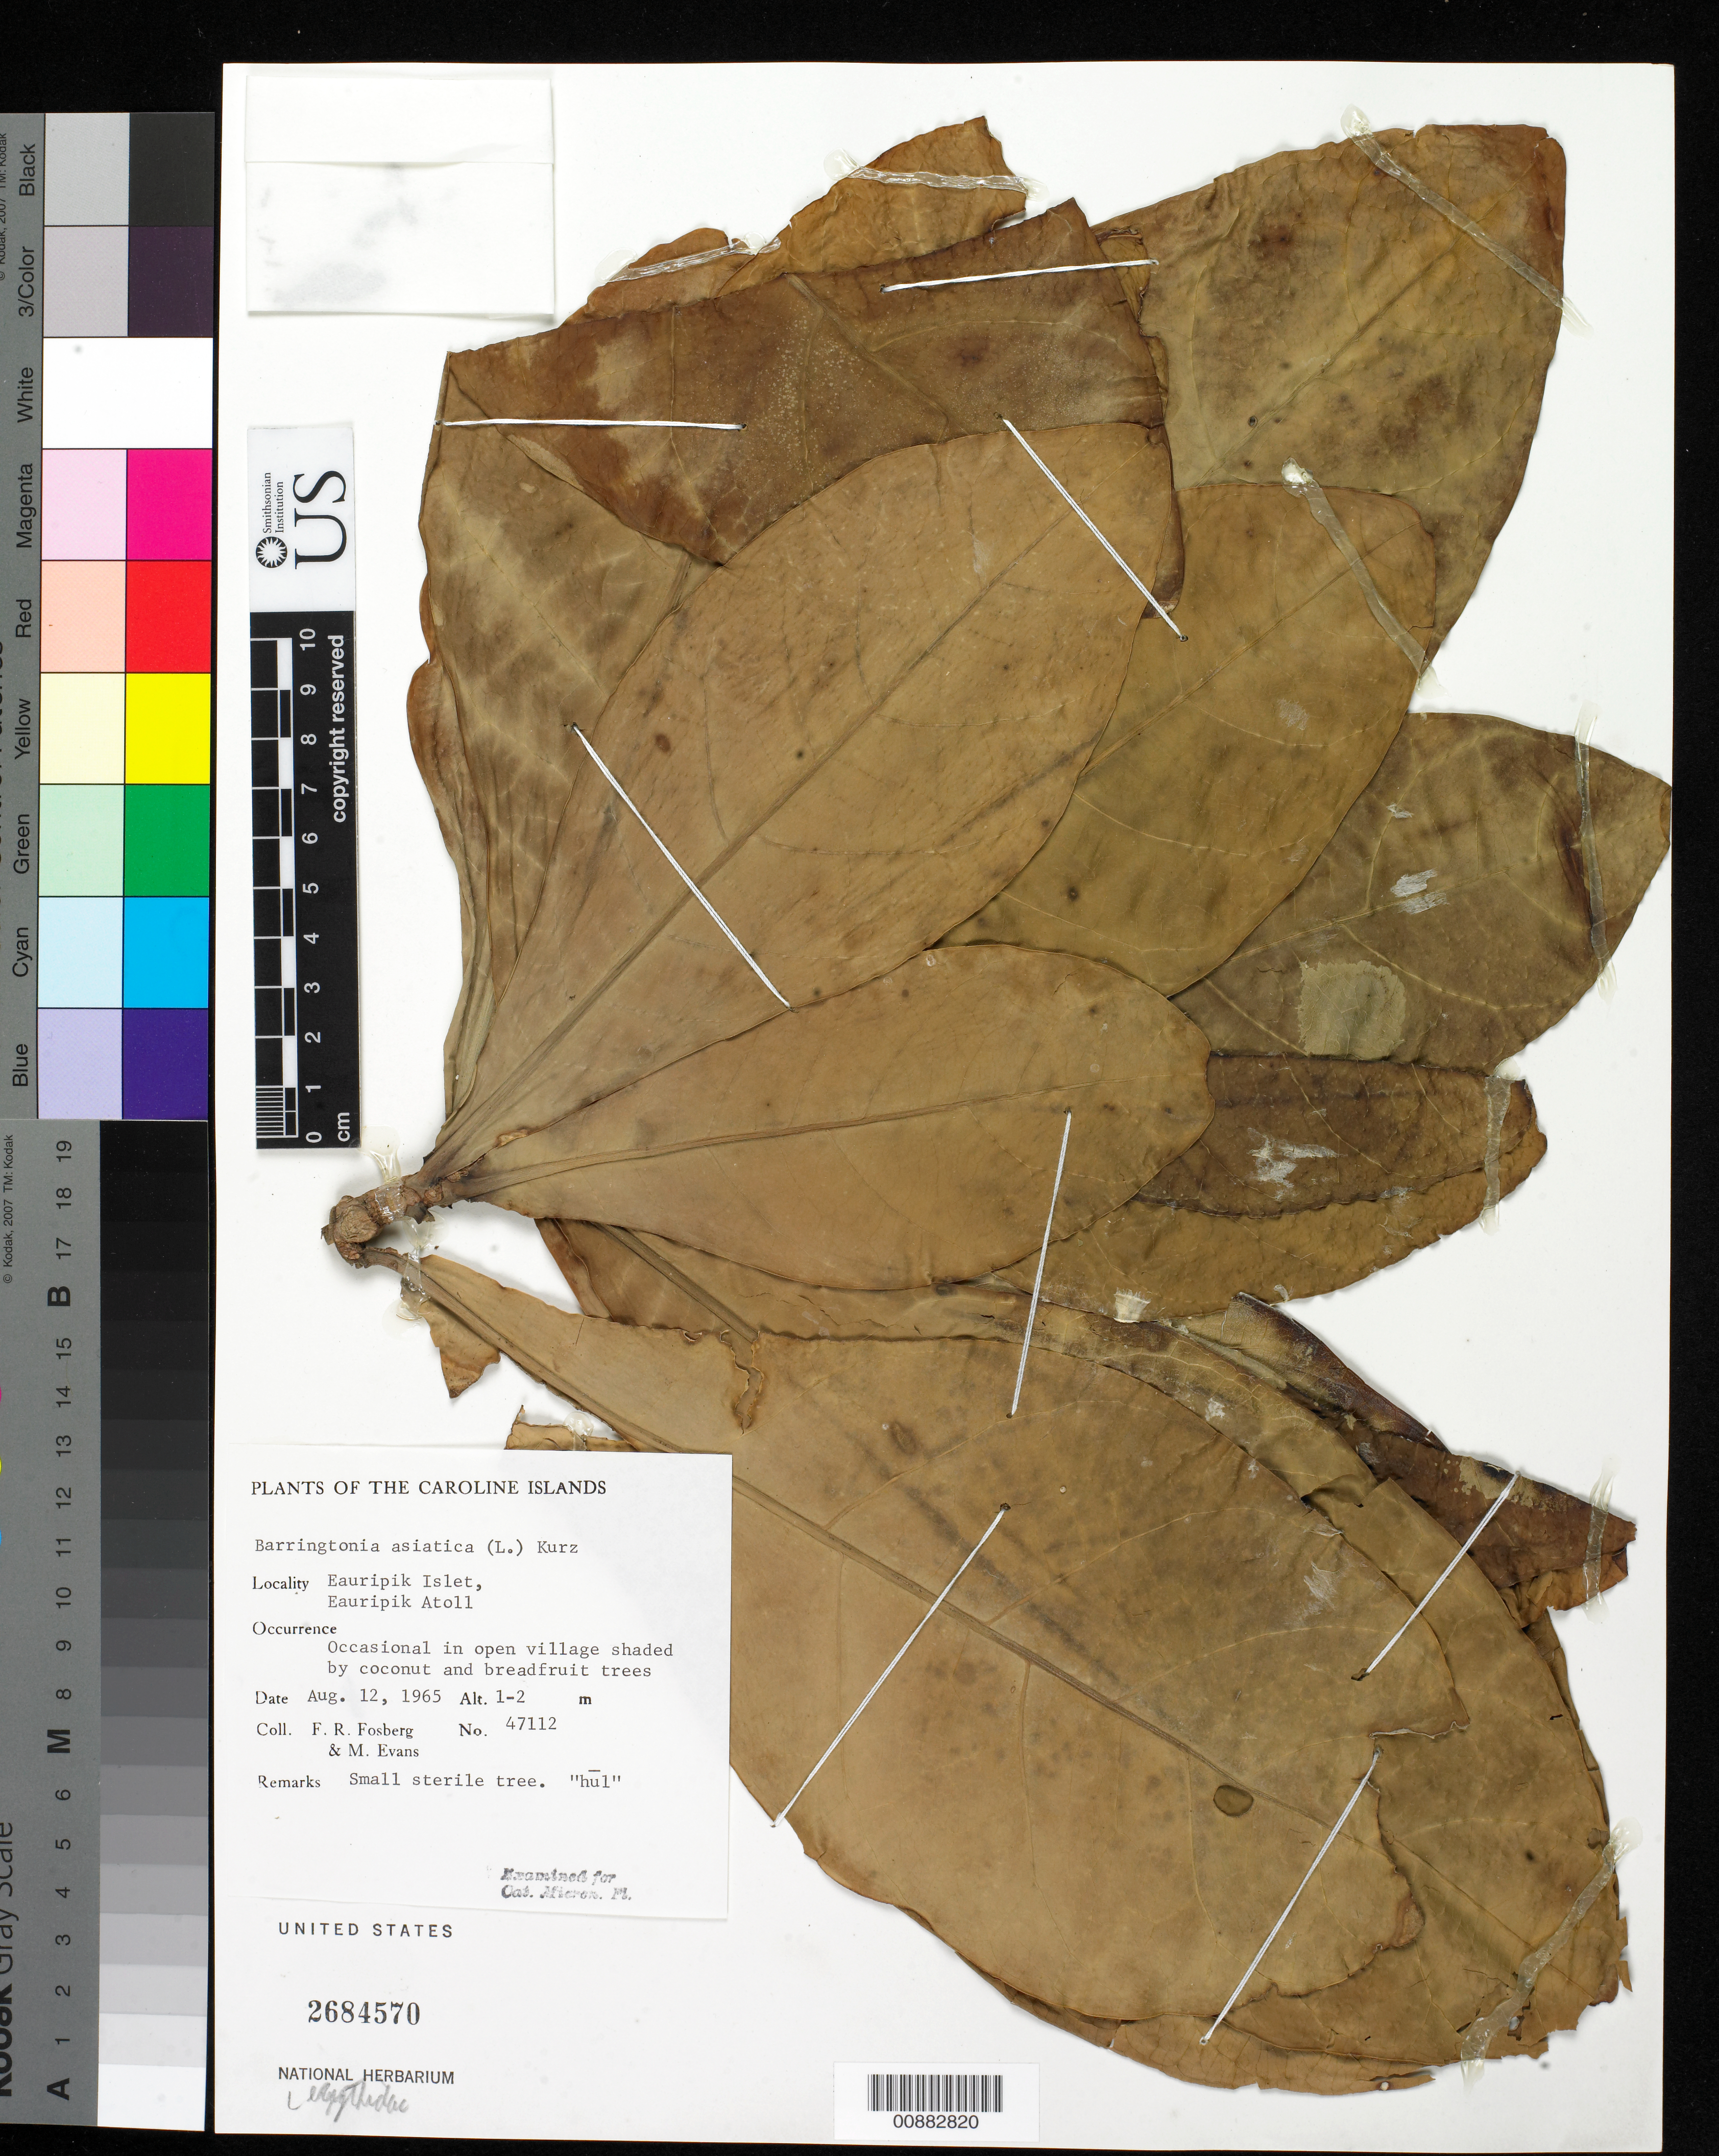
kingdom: Plantae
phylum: Tracheophyta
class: Magnoliopsida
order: Ericales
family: Lecythidaceae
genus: Barringtonia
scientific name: Barringtonia asiatica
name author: (L.) Kurz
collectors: F. R. Fosberg & M. Evans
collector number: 47112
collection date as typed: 12 Aug 1965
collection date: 1965-08-12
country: Micronesia, Federated States of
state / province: Yap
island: Eauripik Atoll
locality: Eauripik Islet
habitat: Occasional in open village shaded by coconut and breadfruit trees.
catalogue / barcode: US 2684570